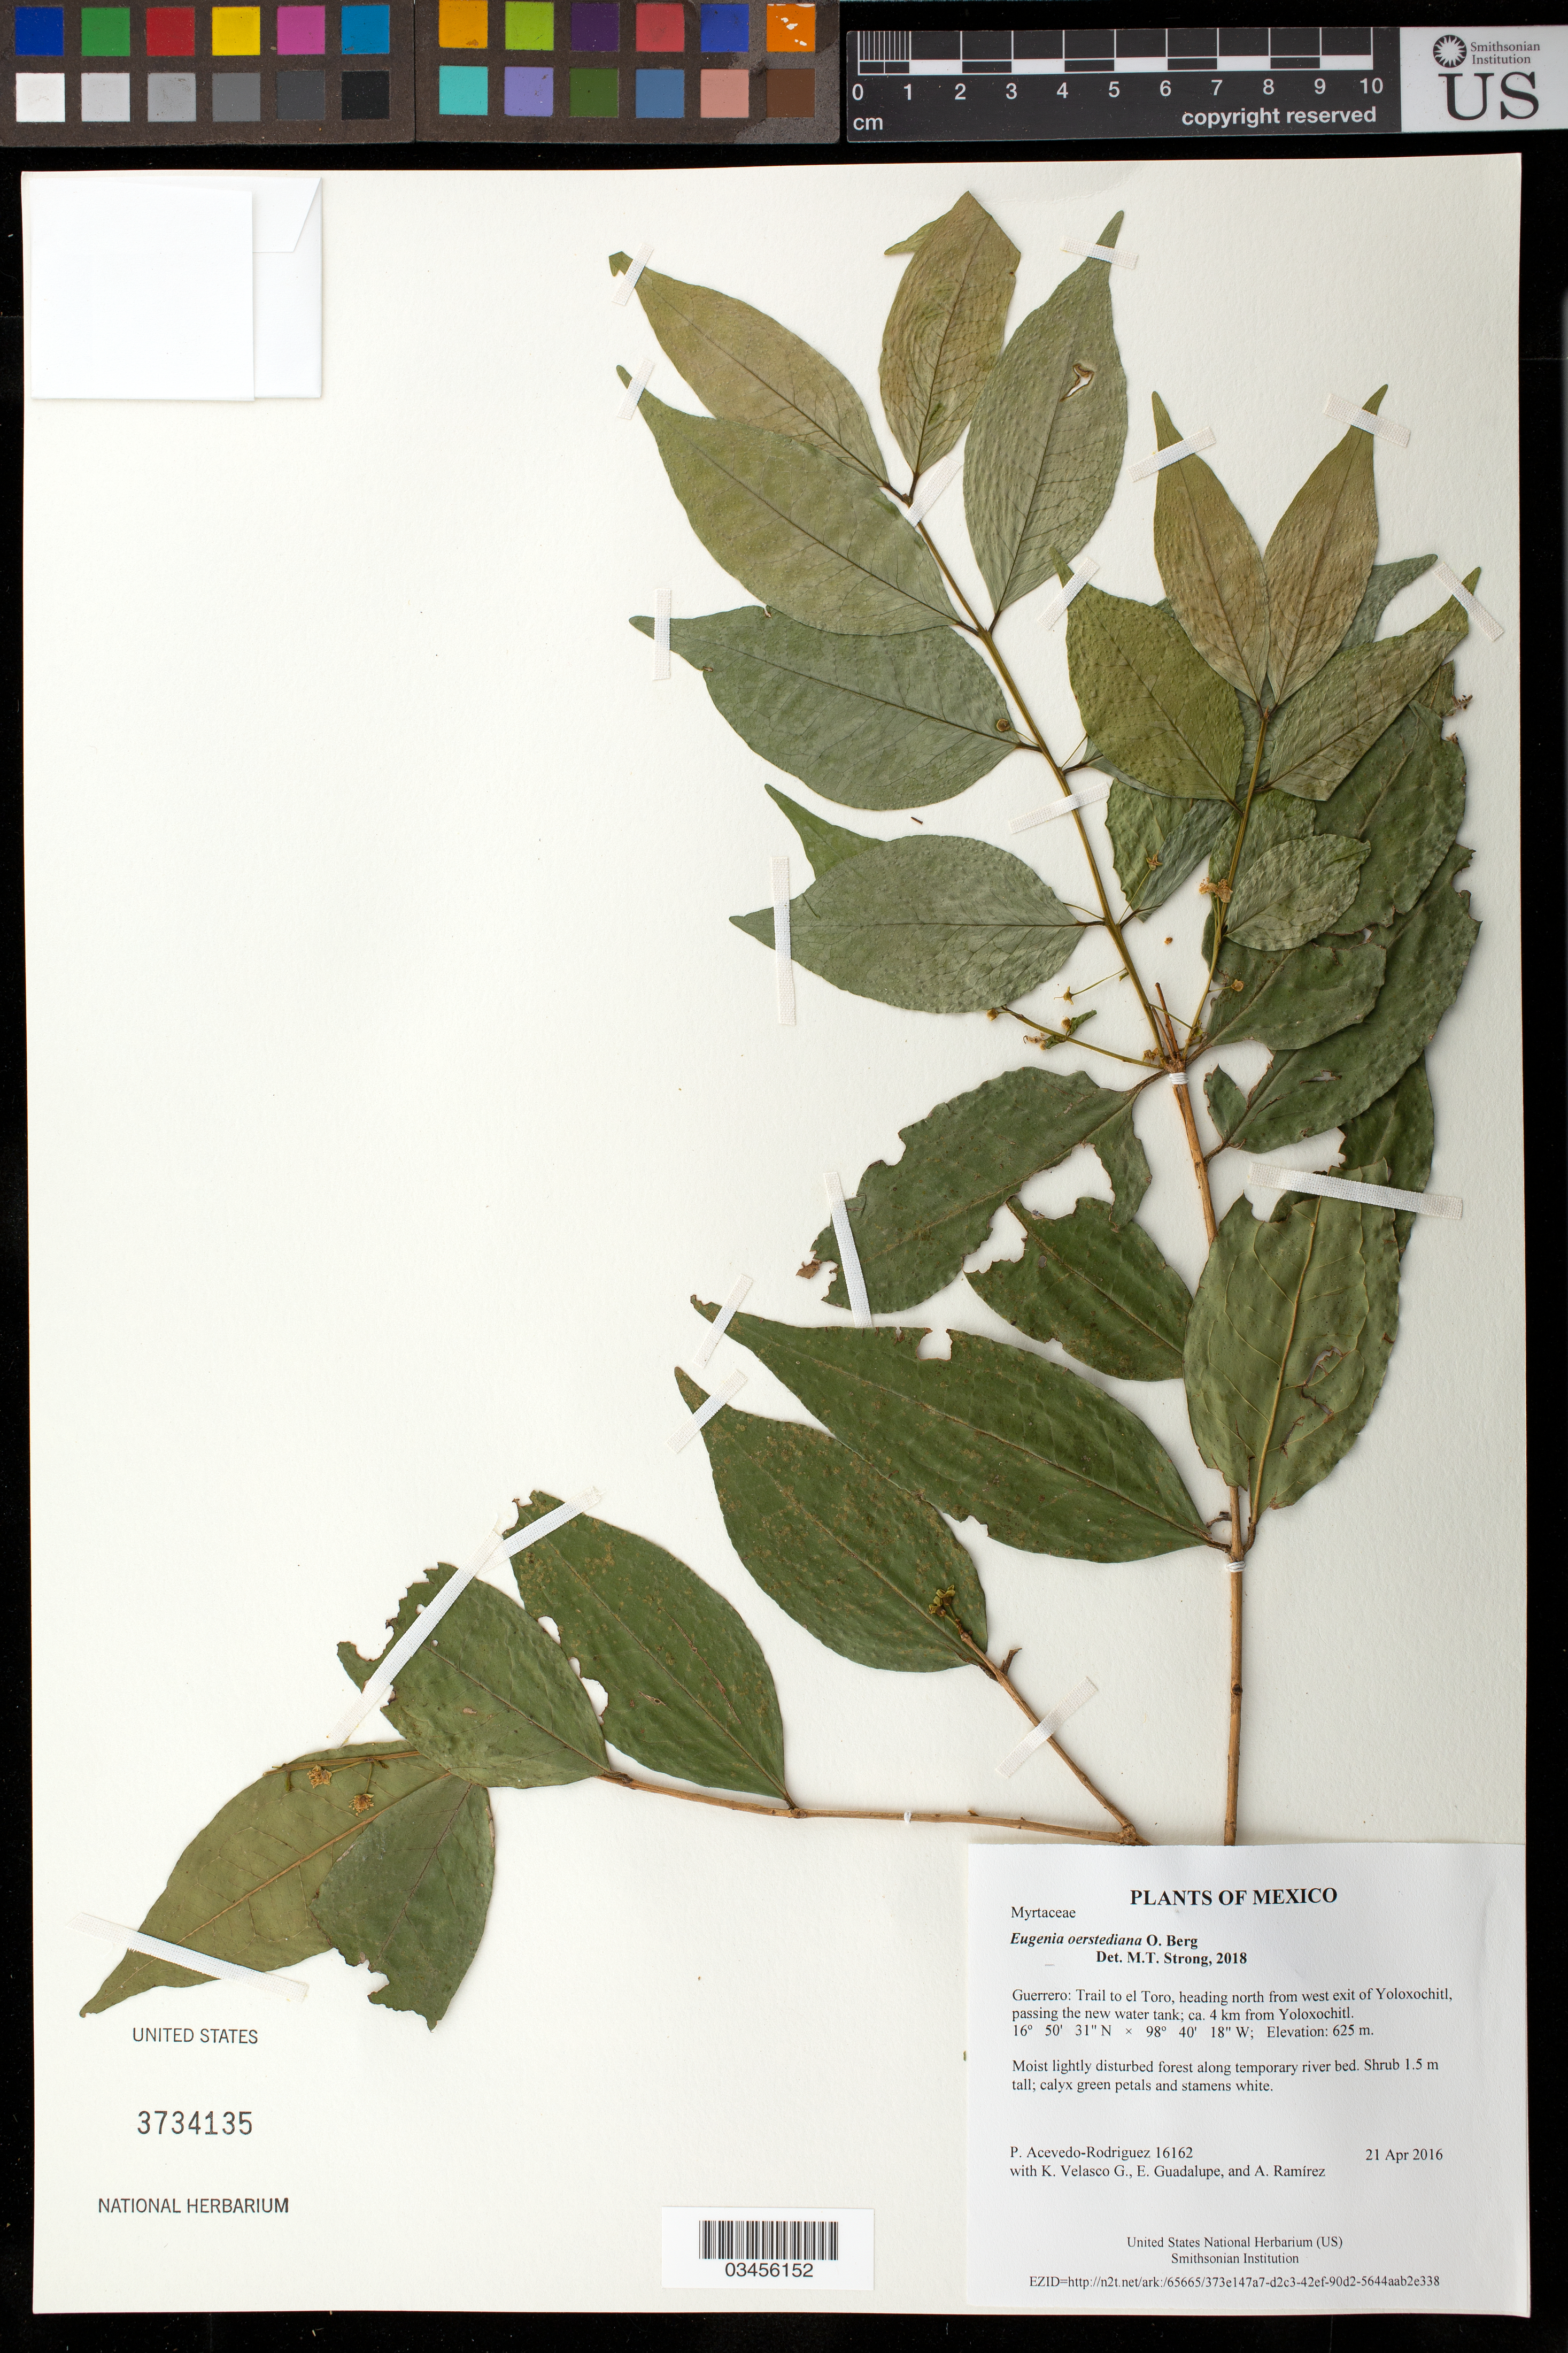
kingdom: Plantae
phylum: Tracheophyta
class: Magnoliopsida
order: Myrtales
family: Myrtaceae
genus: Eugenia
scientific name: Eugenia oerstediana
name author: O. Berg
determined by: Strong, Mark T., (BOT), Smithsonian Institution - National Museum of Natural History (UNITED STATES)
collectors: P. Acevedo-Rodr., K. Velasco G., E. Guadalupe & A. Ramírez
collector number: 16162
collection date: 2016-04-21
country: Mexico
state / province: Guerrero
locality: Trail to el Toro, heading north from west exit of Yoloxochitl, passing the new water tank; ca. 4 km from Yoloxochitl.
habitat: Moist lightly disturbed forest along temporary river bed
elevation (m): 625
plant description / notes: US, NY, MO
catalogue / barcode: US 3734135